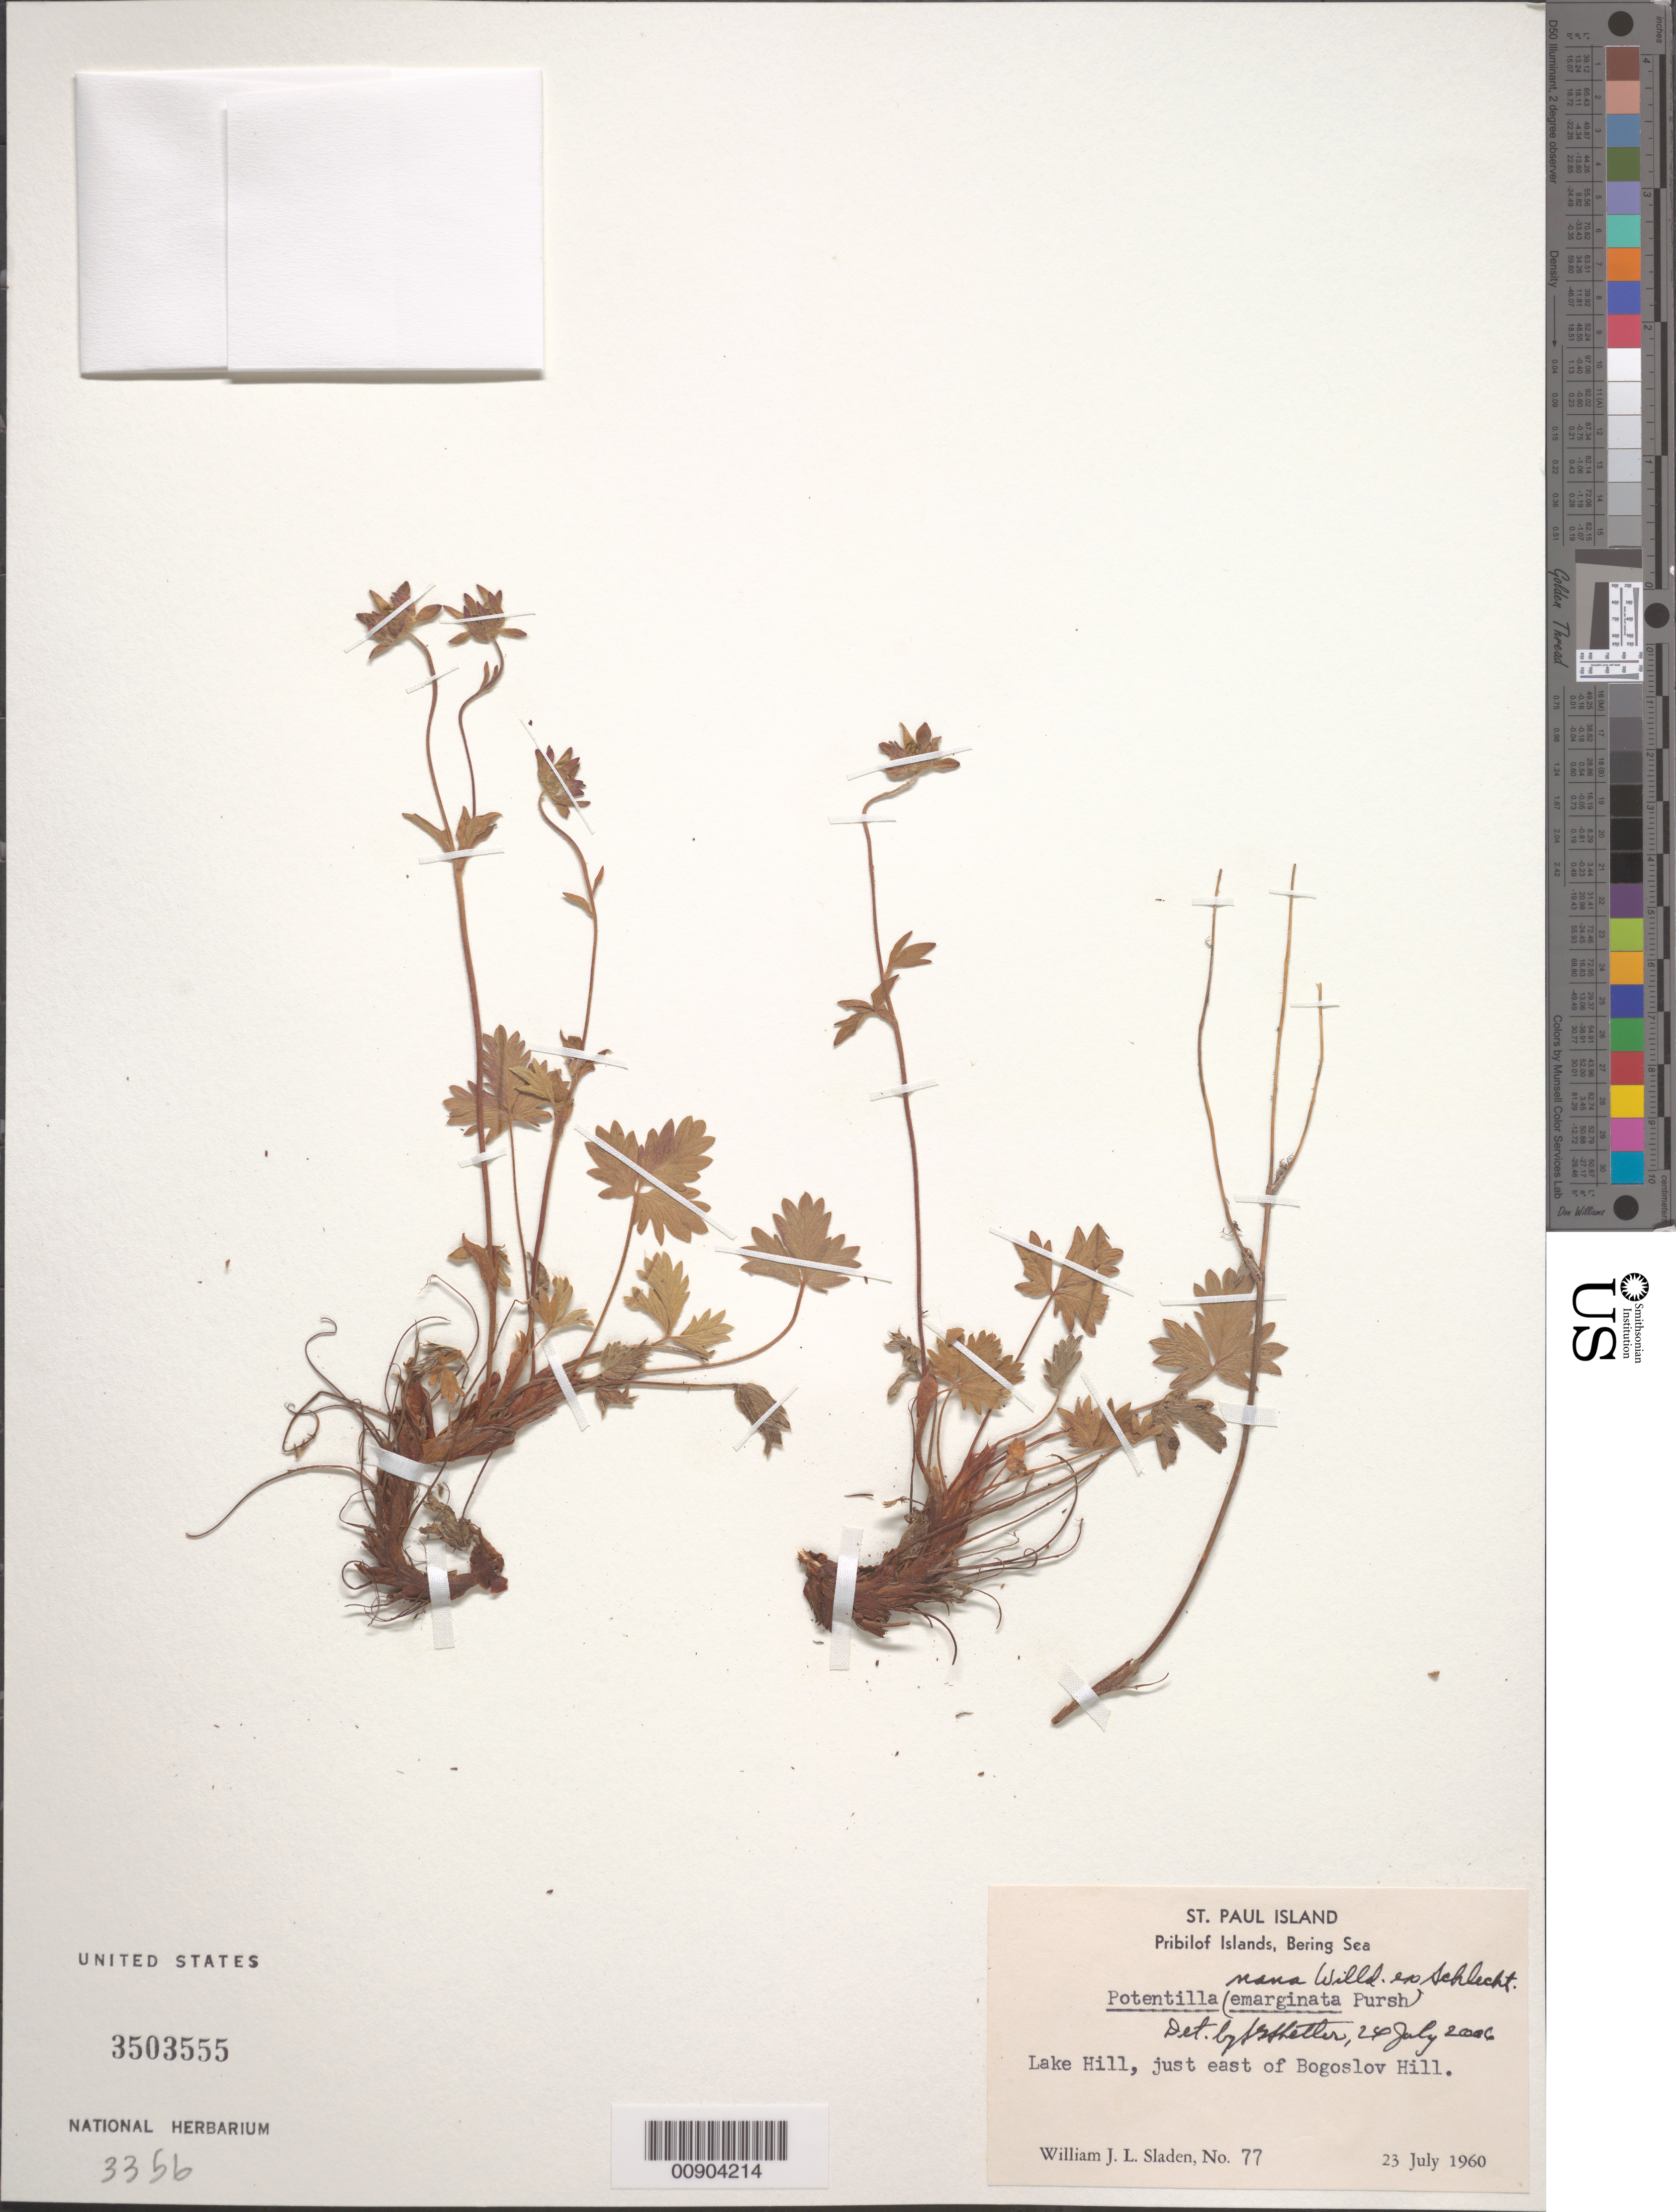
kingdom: Plantae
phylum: Tracheophyta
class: Magnoliopsida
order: Rosales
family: Rosaceae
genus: Potentilla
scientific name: Potentilla hyparctica subsp. hyparctica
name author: Malte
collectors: W. Sladen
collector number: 77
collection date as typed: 23 Jul 1960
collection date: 1960-07-23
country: United States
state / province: Alaska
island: St. Paul Island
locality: Lake Hill, just east of Bogoslov Hill., Bering Sea, Pribilof Islands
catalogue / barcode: US 3503555